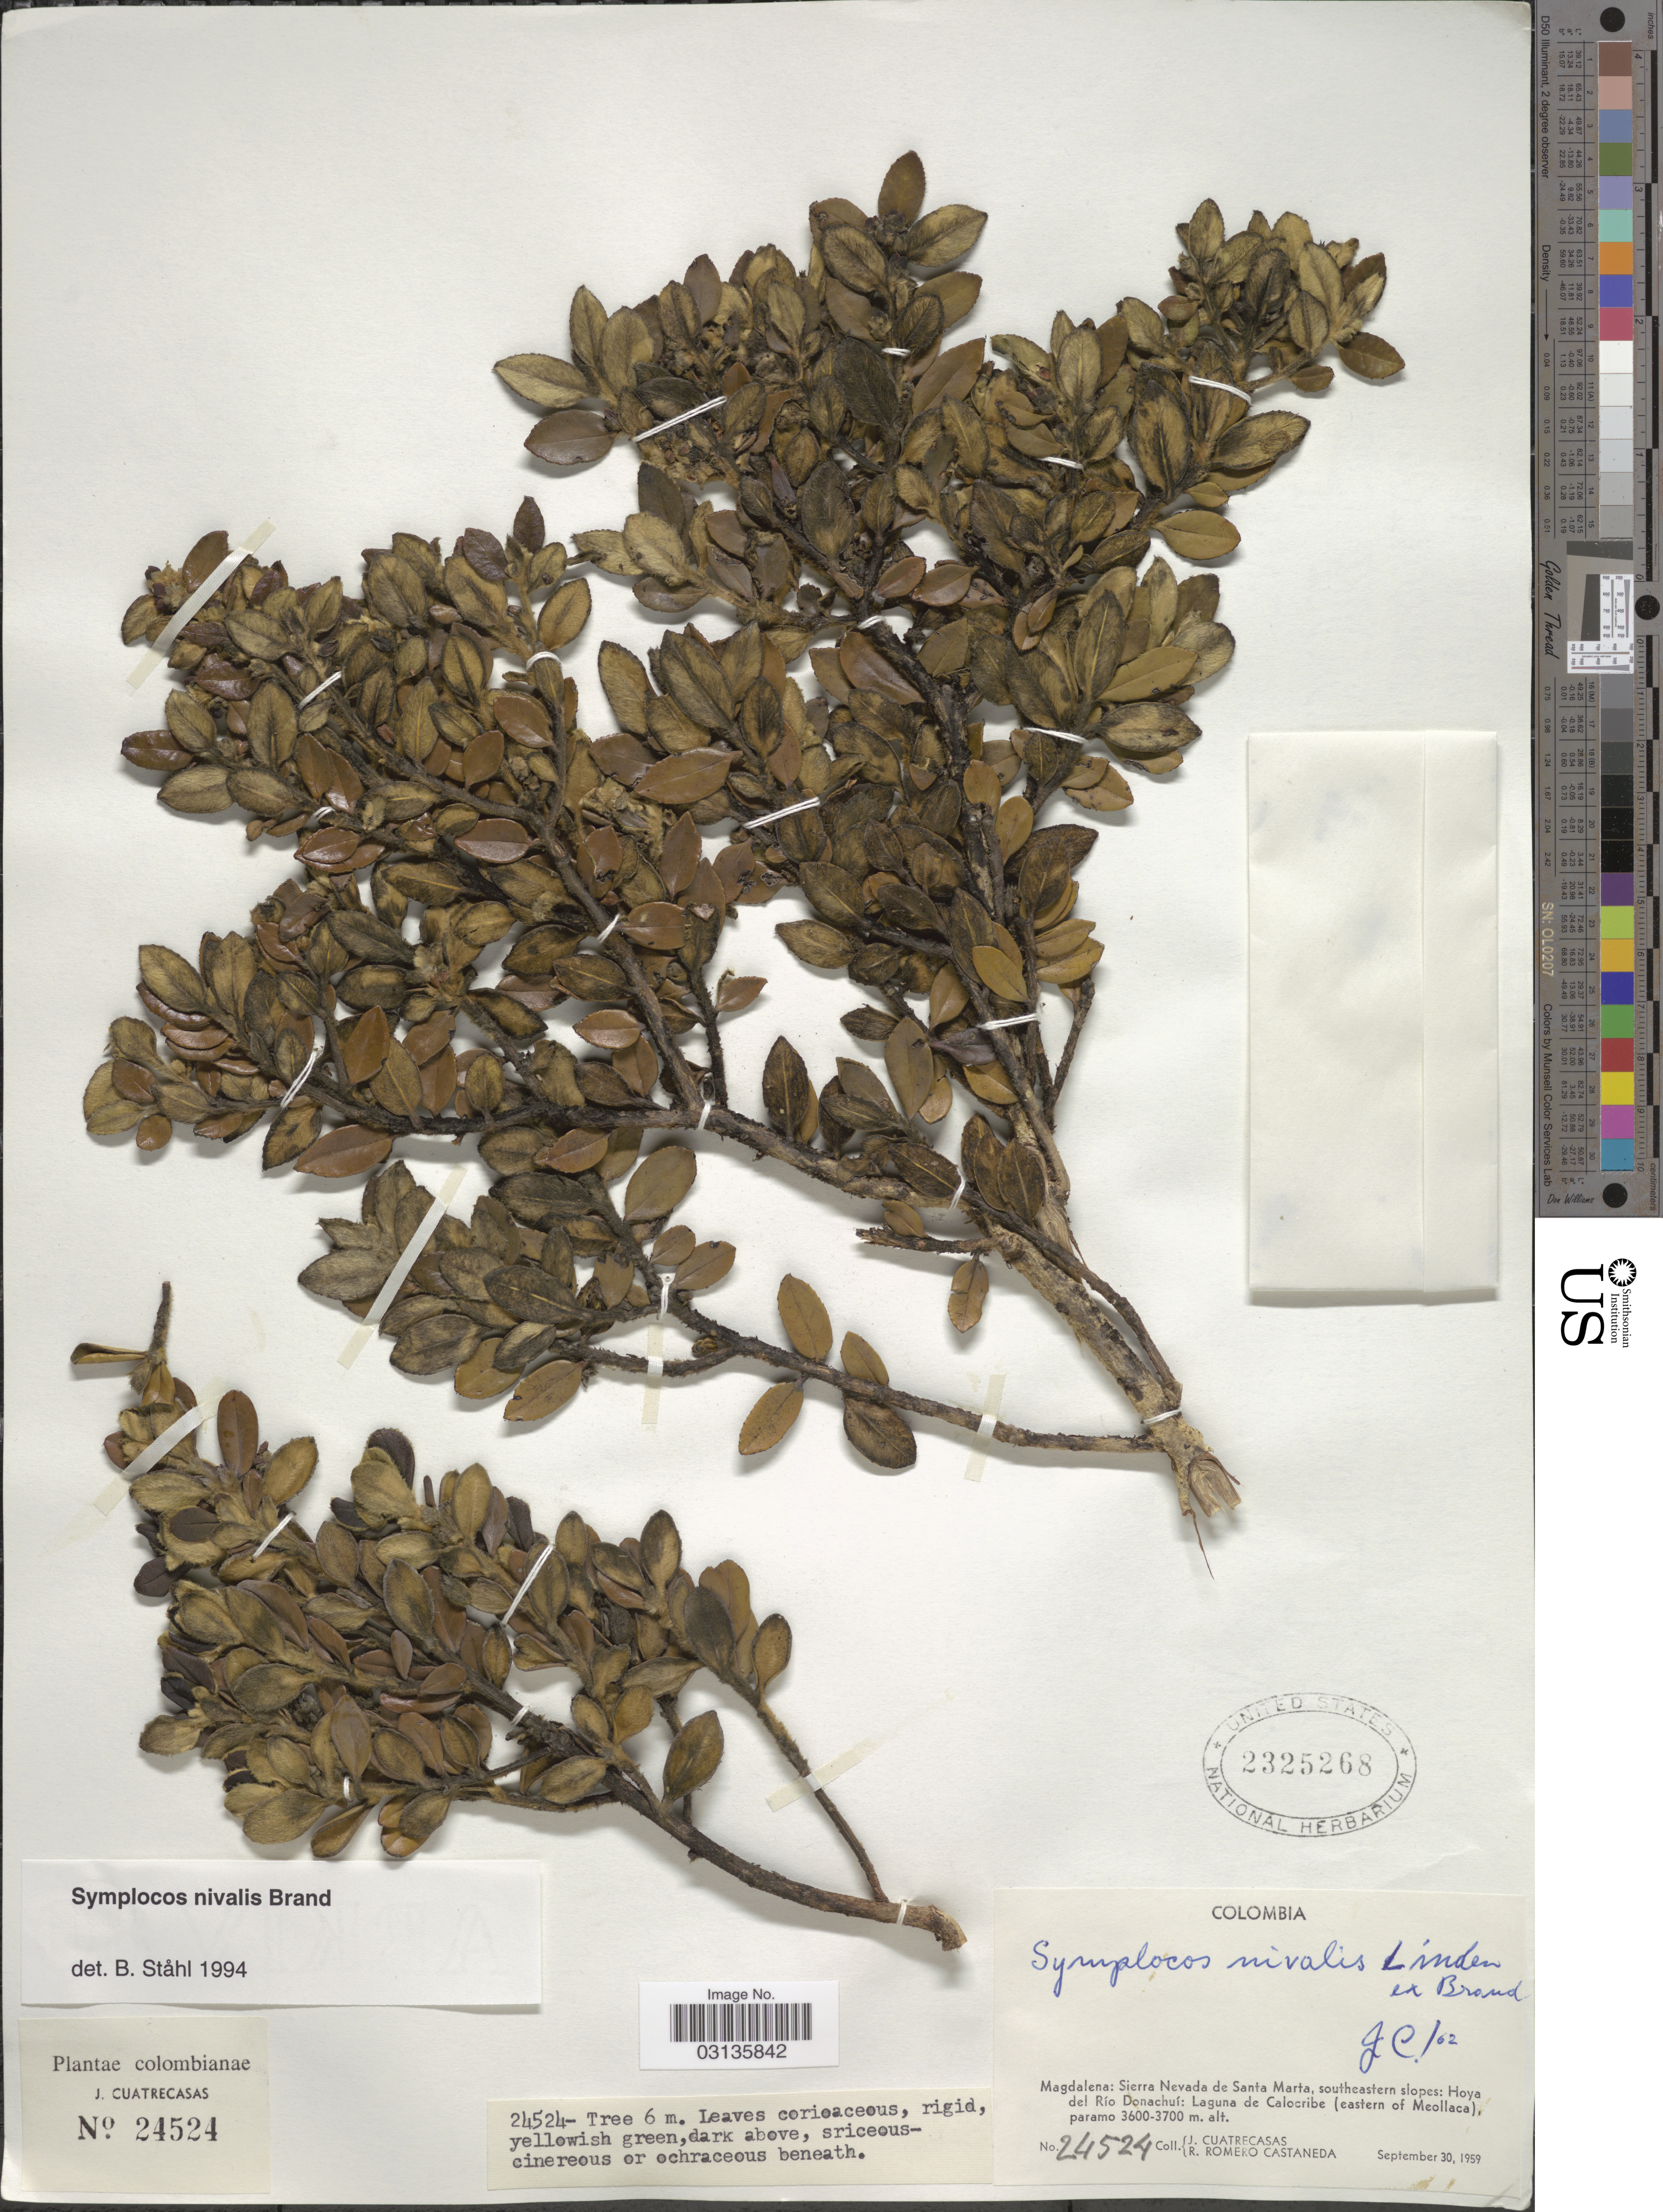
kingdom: Plantae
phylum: Tracheophyta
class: Magnoliopsida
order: Ericales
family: Symplocaceae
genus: Symplocos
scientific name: Symplocos nivalis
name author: Linden ex Brand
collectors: J. Cuatrecasas & R. Romero Castañeda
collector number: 24524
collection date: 1959-09-30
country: Colombia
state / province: Magdalena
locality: Sierra Nevada de Santa Marta, southeastern slopes: Hoya del Río Donachuí: Laguna de Calocribe (eastern of Meollaca).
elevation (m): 3600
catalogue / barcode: US 2325268